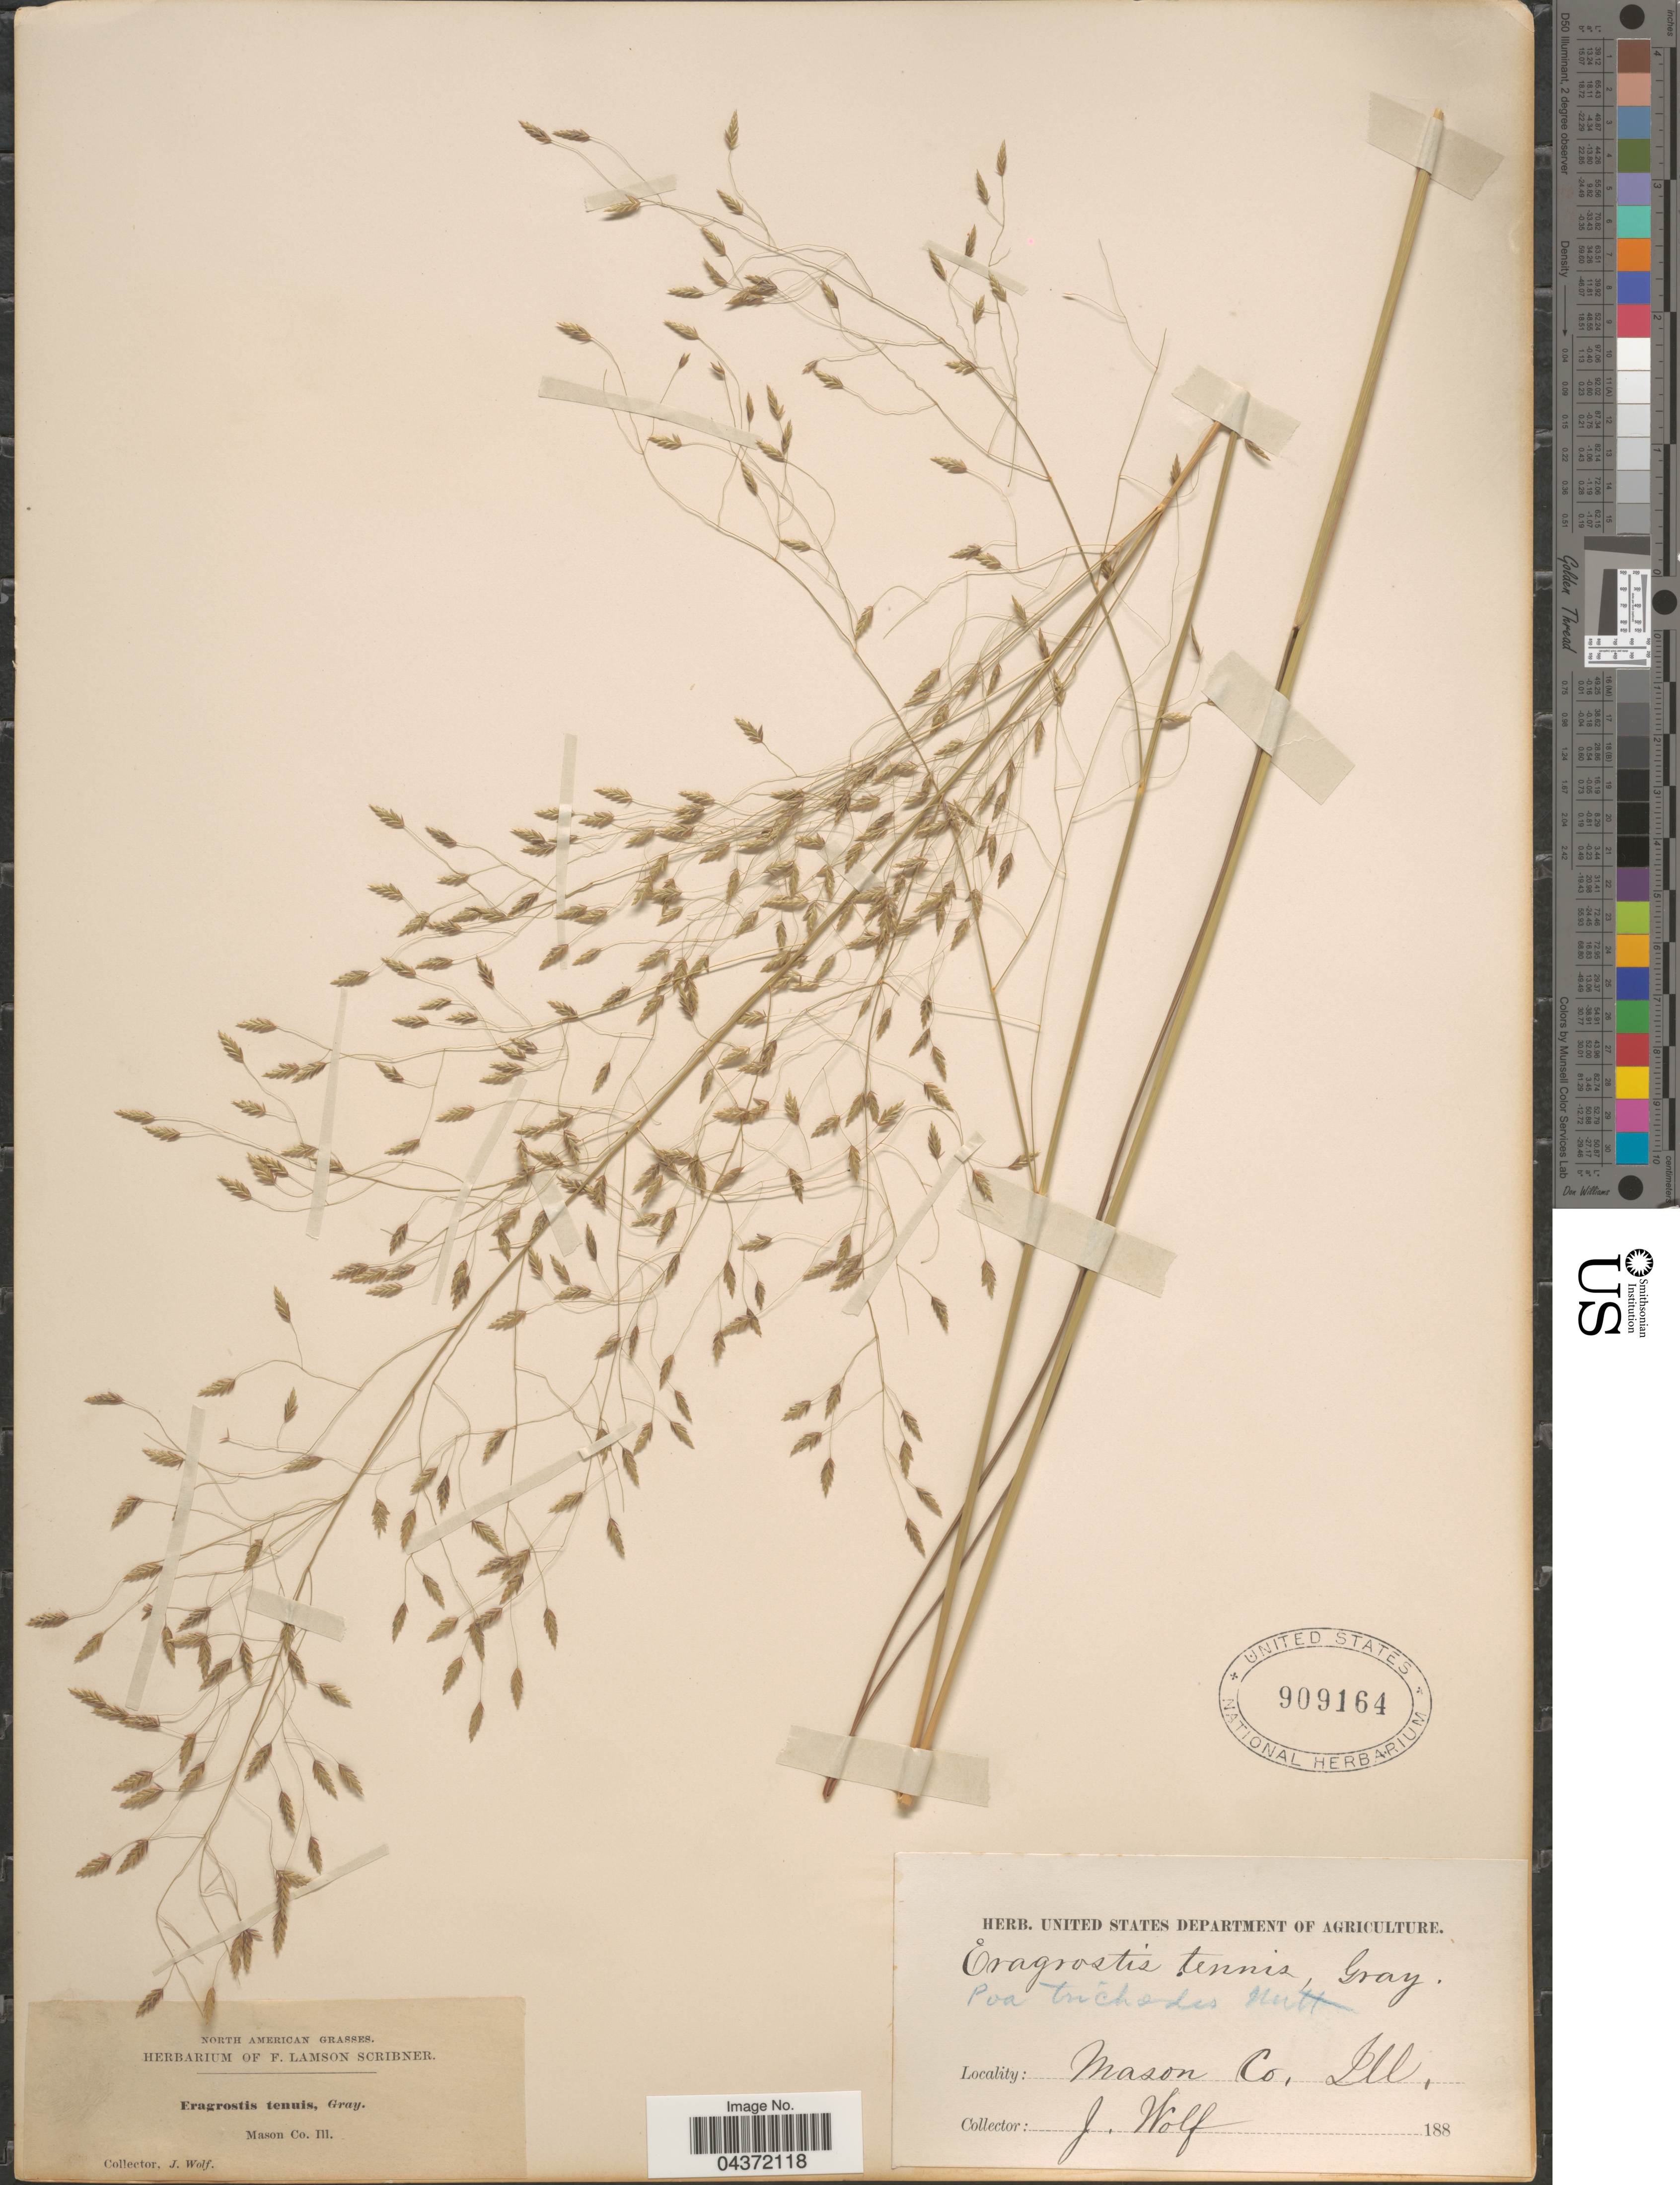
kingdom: Plantae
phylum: Tracheophyta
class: Liliopsida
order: Poales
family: Poaceae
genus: Eragrostis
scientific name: Eragrostis trichodes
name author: (Nutt.) Alph. Wood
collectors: J. Wolf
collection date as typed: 188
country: United States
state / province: Illinois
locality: Mason Co.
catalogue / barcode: US 909164